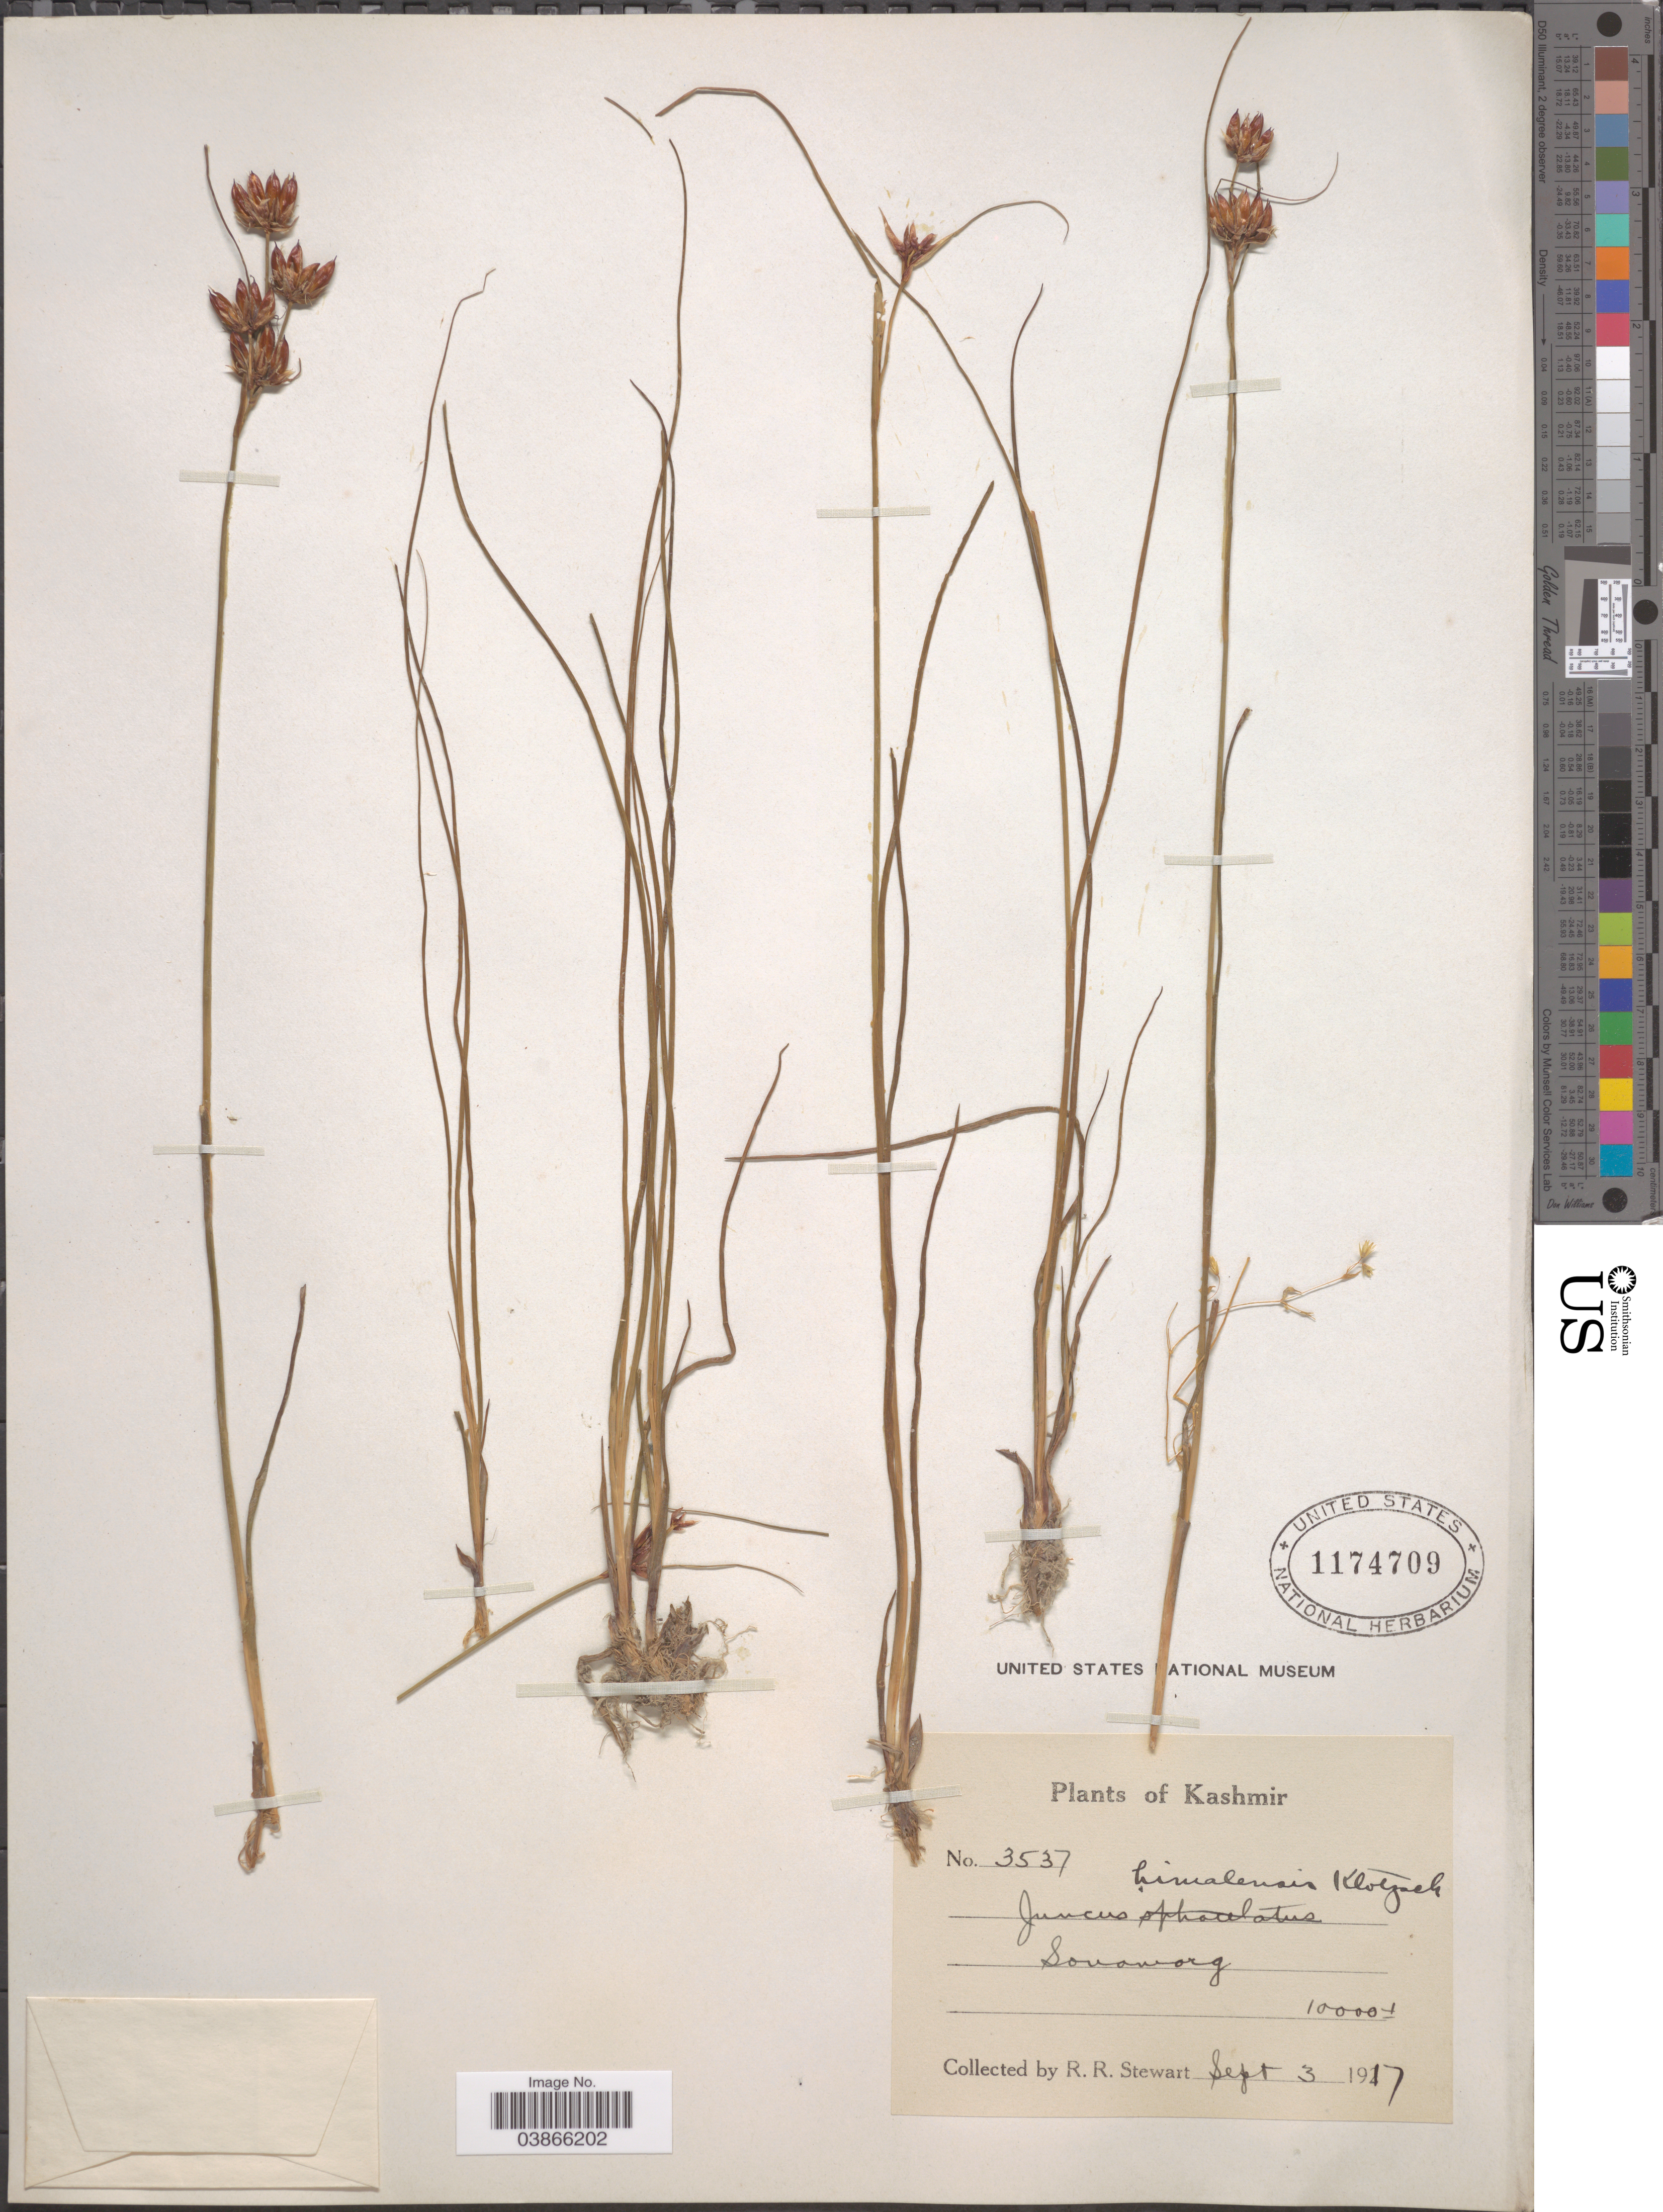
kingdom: Plantae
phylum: Tracheophyta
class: Liliopsida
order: Poales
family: Juncaceae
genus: Juncus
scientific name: Juncus himalensis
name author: Klotzsch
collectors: R. Stewart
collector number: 3537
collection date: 1917-09-03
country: India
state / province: Jammu and Kashmir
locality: Kashmir. Sonamarg.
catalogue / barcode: US 1174709